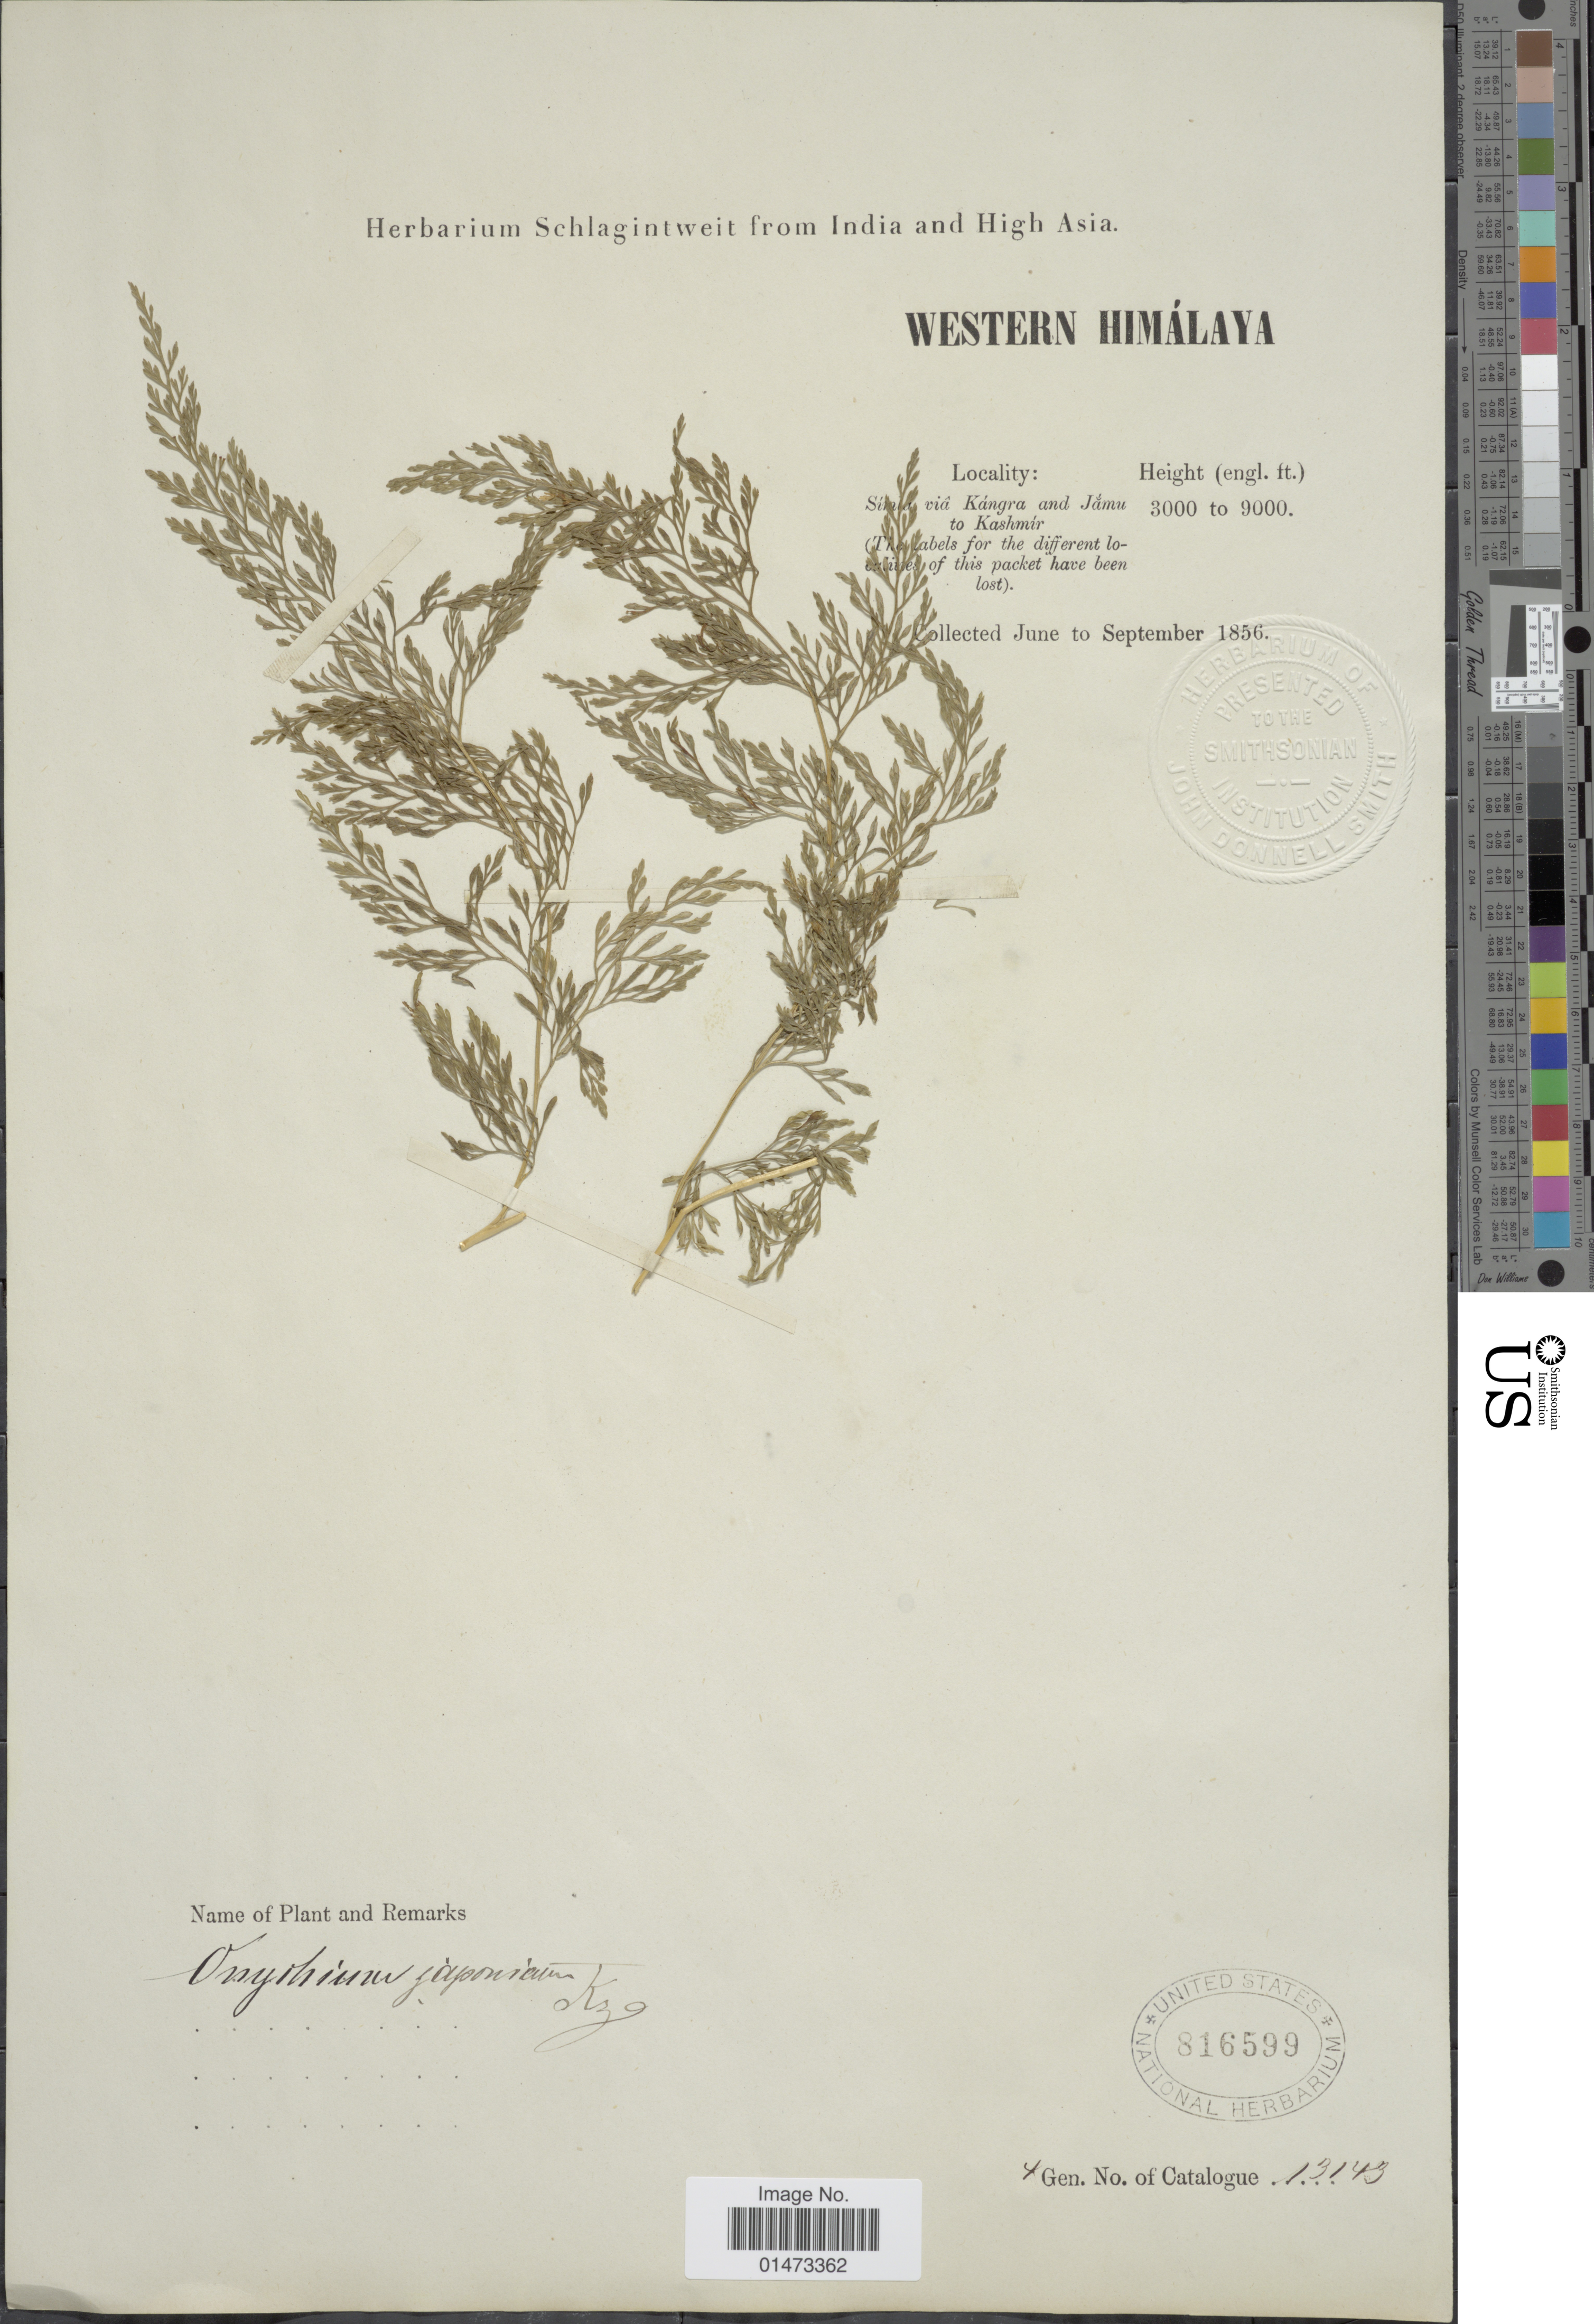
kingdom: Plantae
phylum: Tracheophyta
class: Polypodiopsida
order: Polypodiales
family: Pteridaceae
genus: Onychium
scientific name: Onychium contiguum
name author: Wall. ex C. Hope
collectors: ex herb. Schlagintweit from India and High Asia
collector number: Gen. No. of Catalogue 13143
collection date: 1856-06/1856-09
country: India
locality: Western Himalaya, Simla via Kángra and Jamu to Kashmír. [interpreted]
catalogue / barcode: US 816599